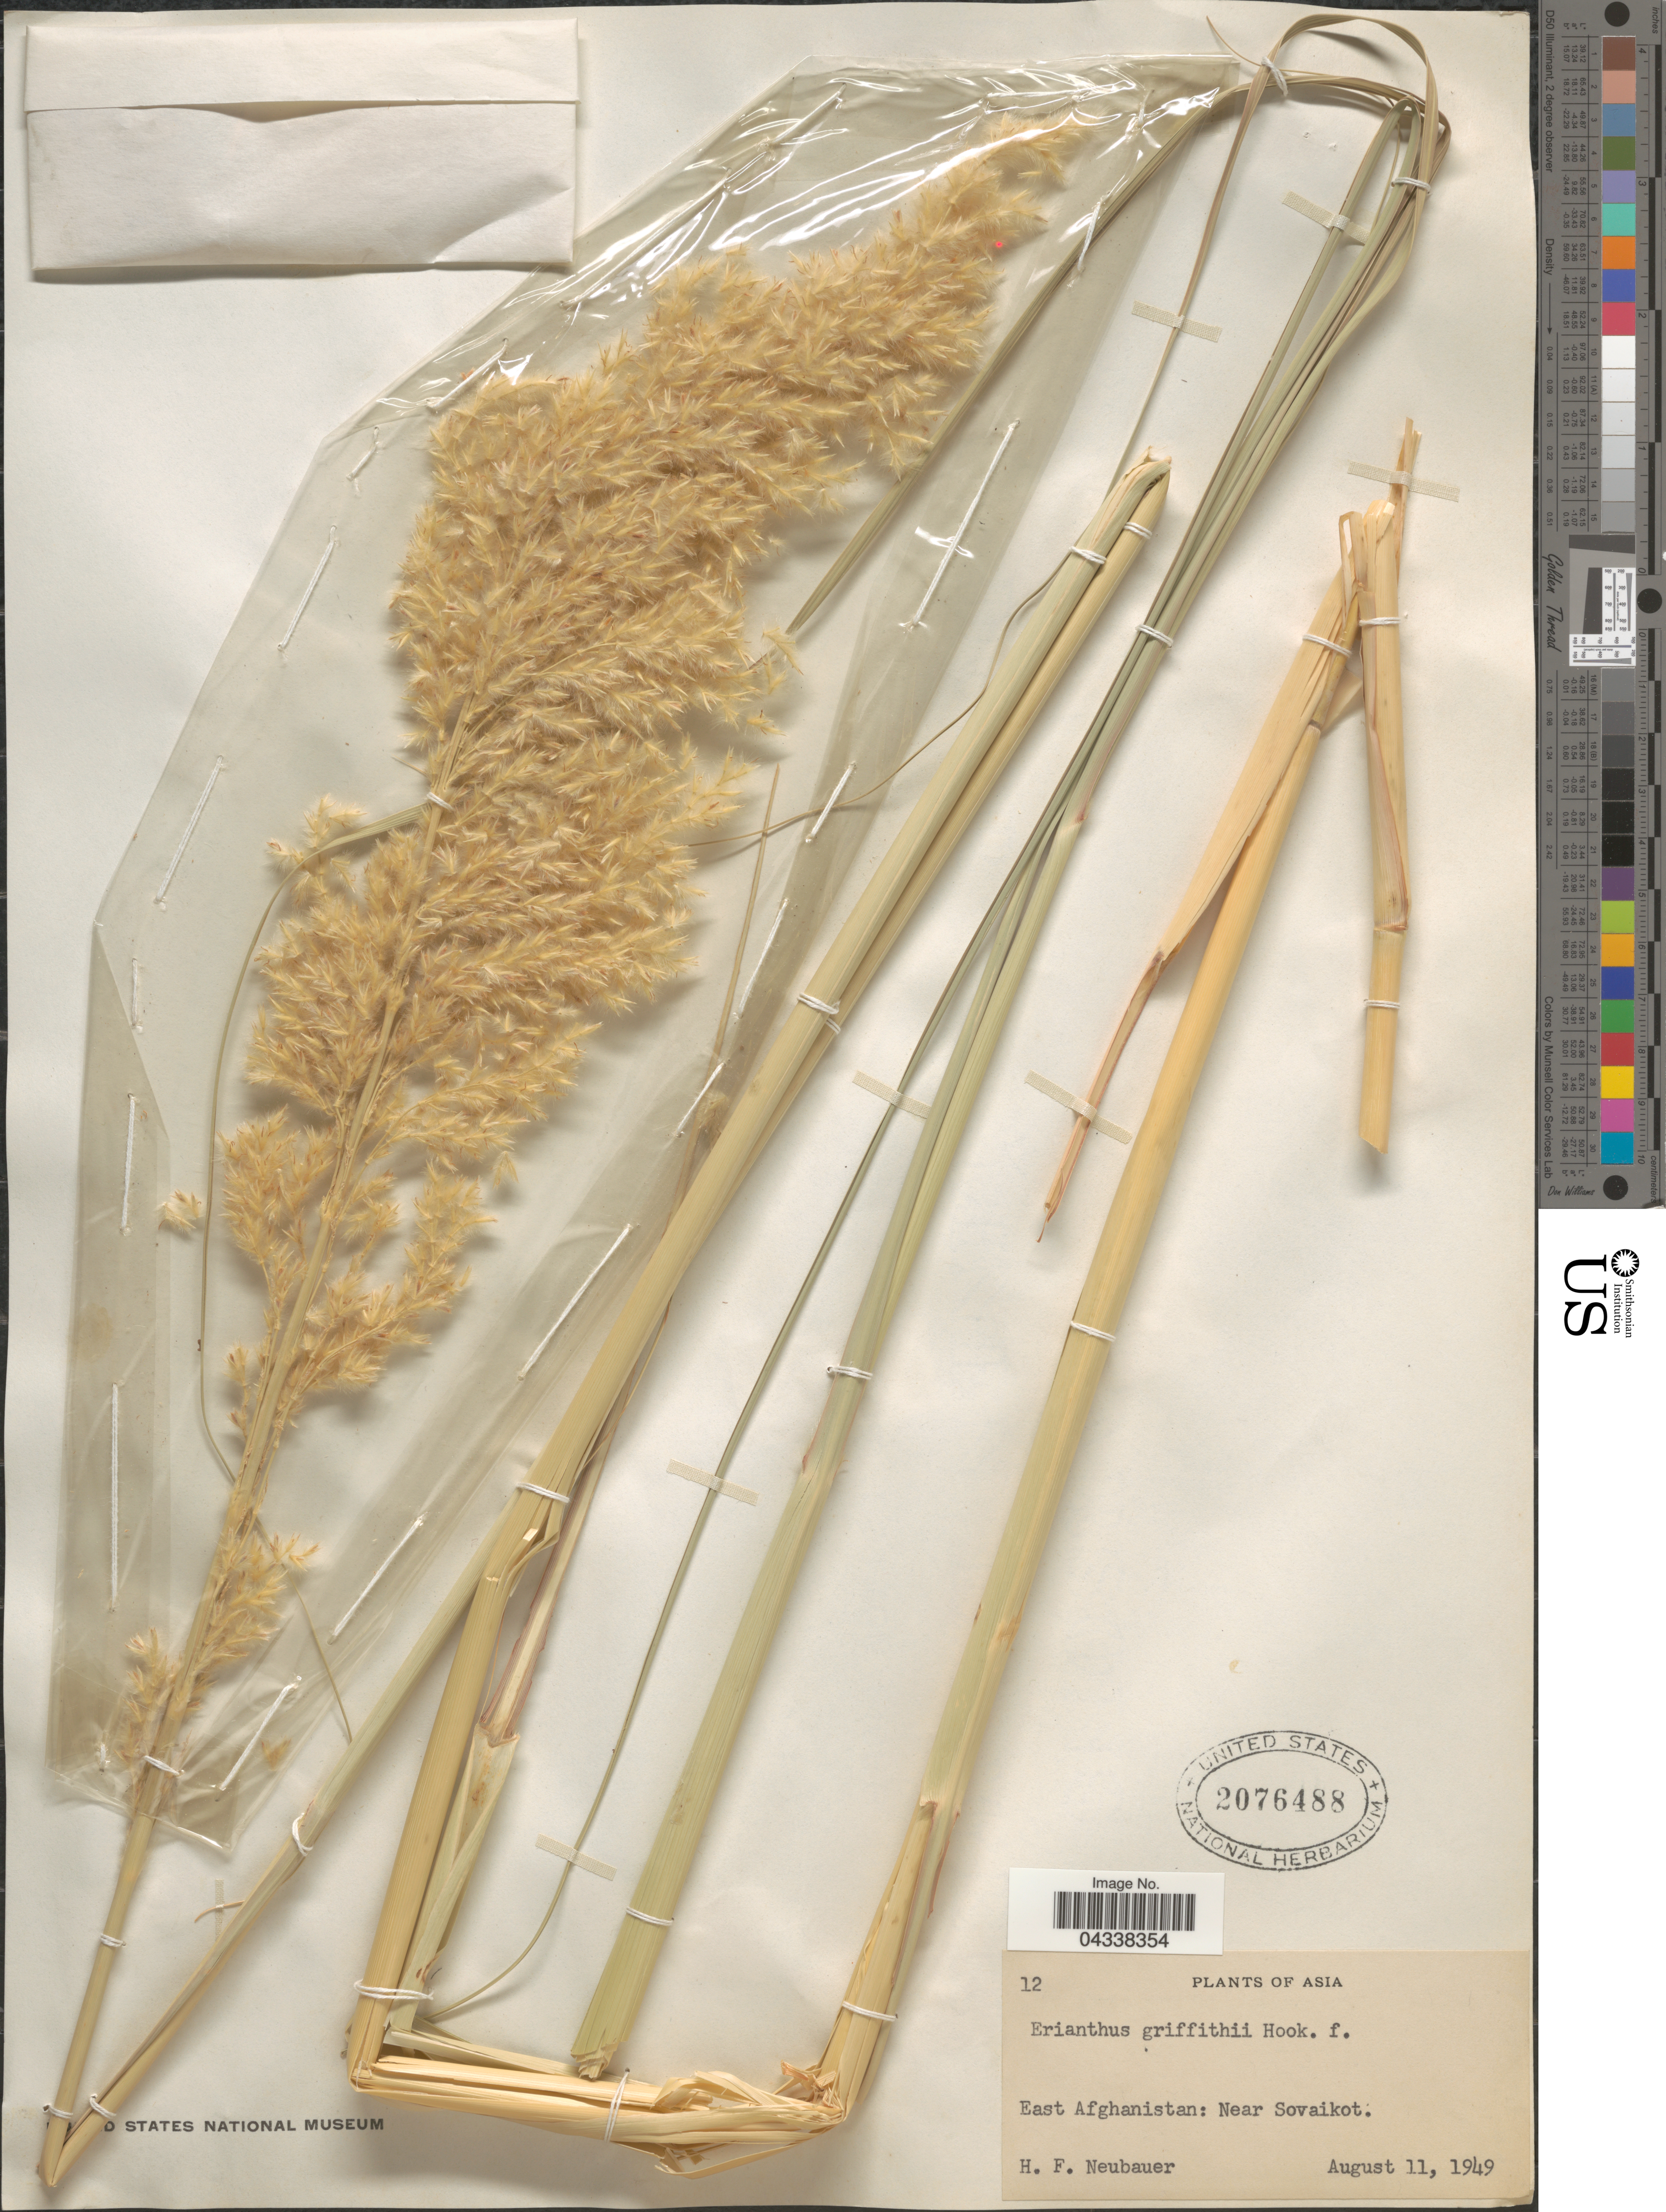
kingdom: Plantae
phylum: Tracheophyta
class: Liliopsida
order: Poales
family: Poaceae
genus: Saccharum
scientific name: Saccharum griffithii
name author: Munro ex Aitch.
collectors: H. Neubauer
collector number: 12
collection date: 1949-08-11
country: Afghanistan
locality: East Afghanistan: Near Sovaikot.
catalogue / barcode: US 2076488